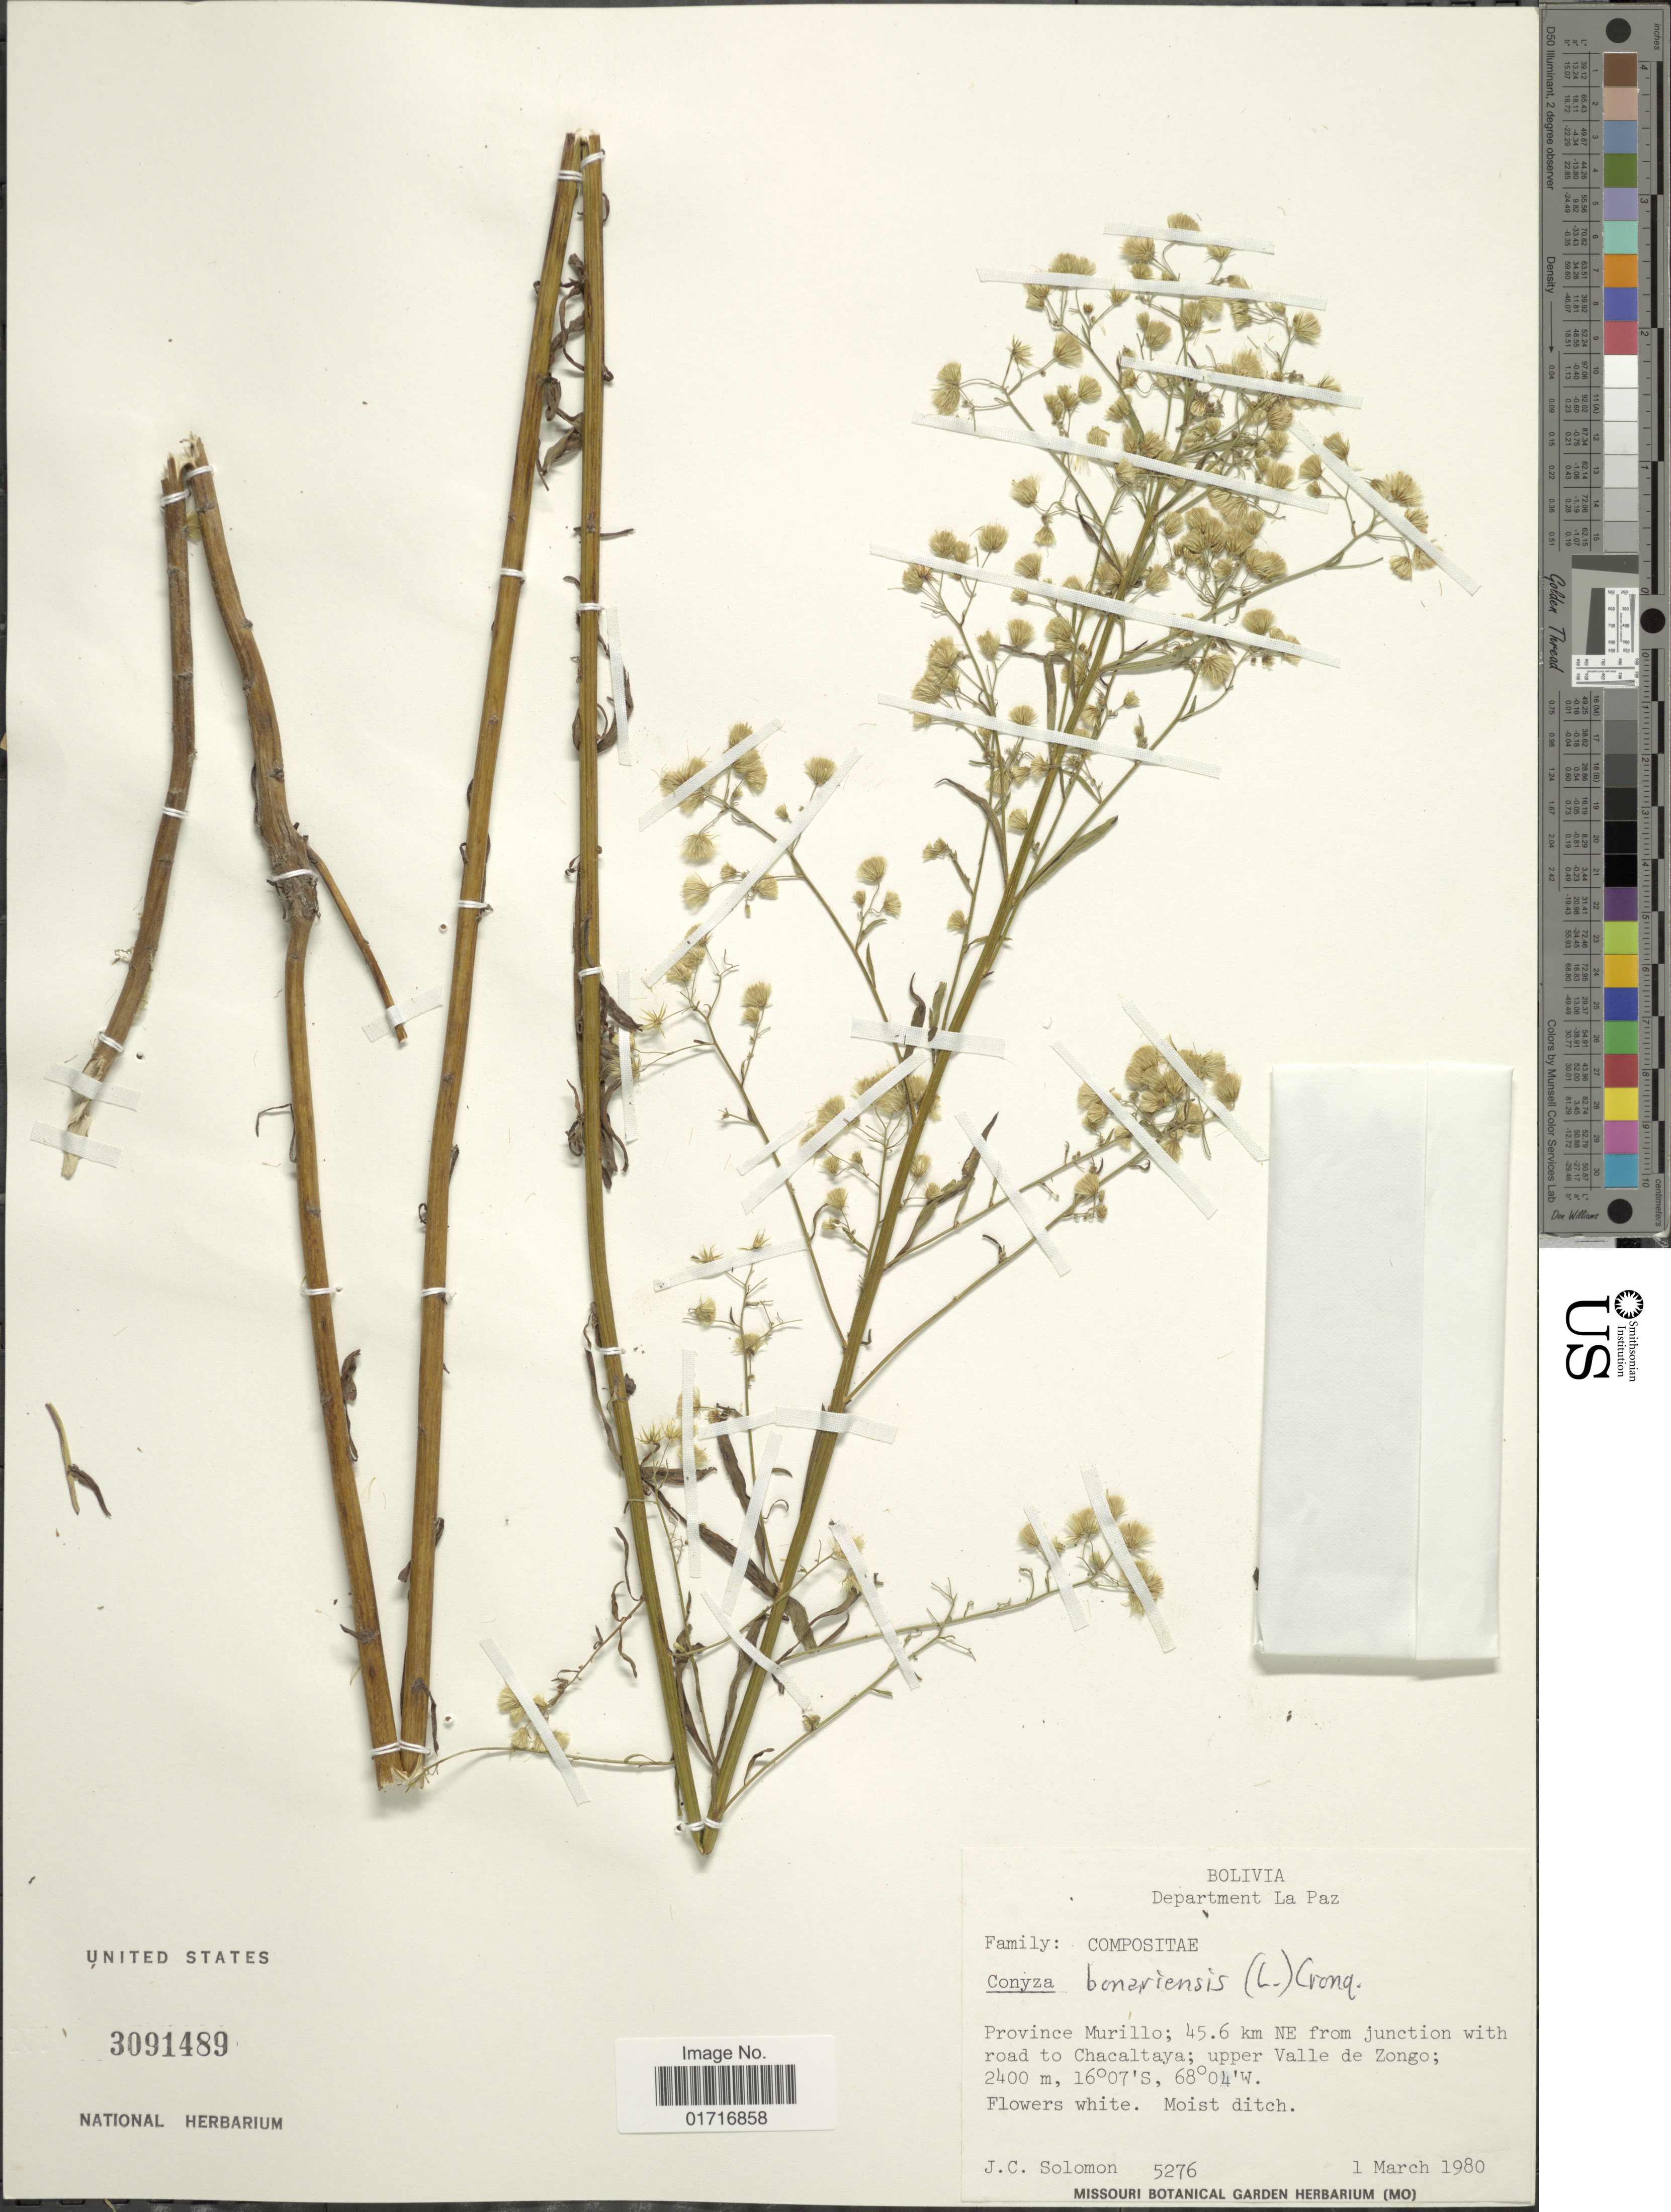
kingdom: Plantae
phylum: Tracheophyta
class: Magnoliopsida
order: Asterales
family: Asteraceae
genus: Conyza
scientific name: Conyza bonariensis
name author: (L.) Cronq.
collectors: J. C. Solomon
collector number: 5276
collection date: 1980-03-01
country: Bolivia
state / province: La Paz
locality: Bolivia, Department La Paz. Province Murillo; 45.6 km NE from junction with road to Chacaktaya; upper Valle de Zongo.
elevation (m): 2400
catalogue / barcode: US 3091489